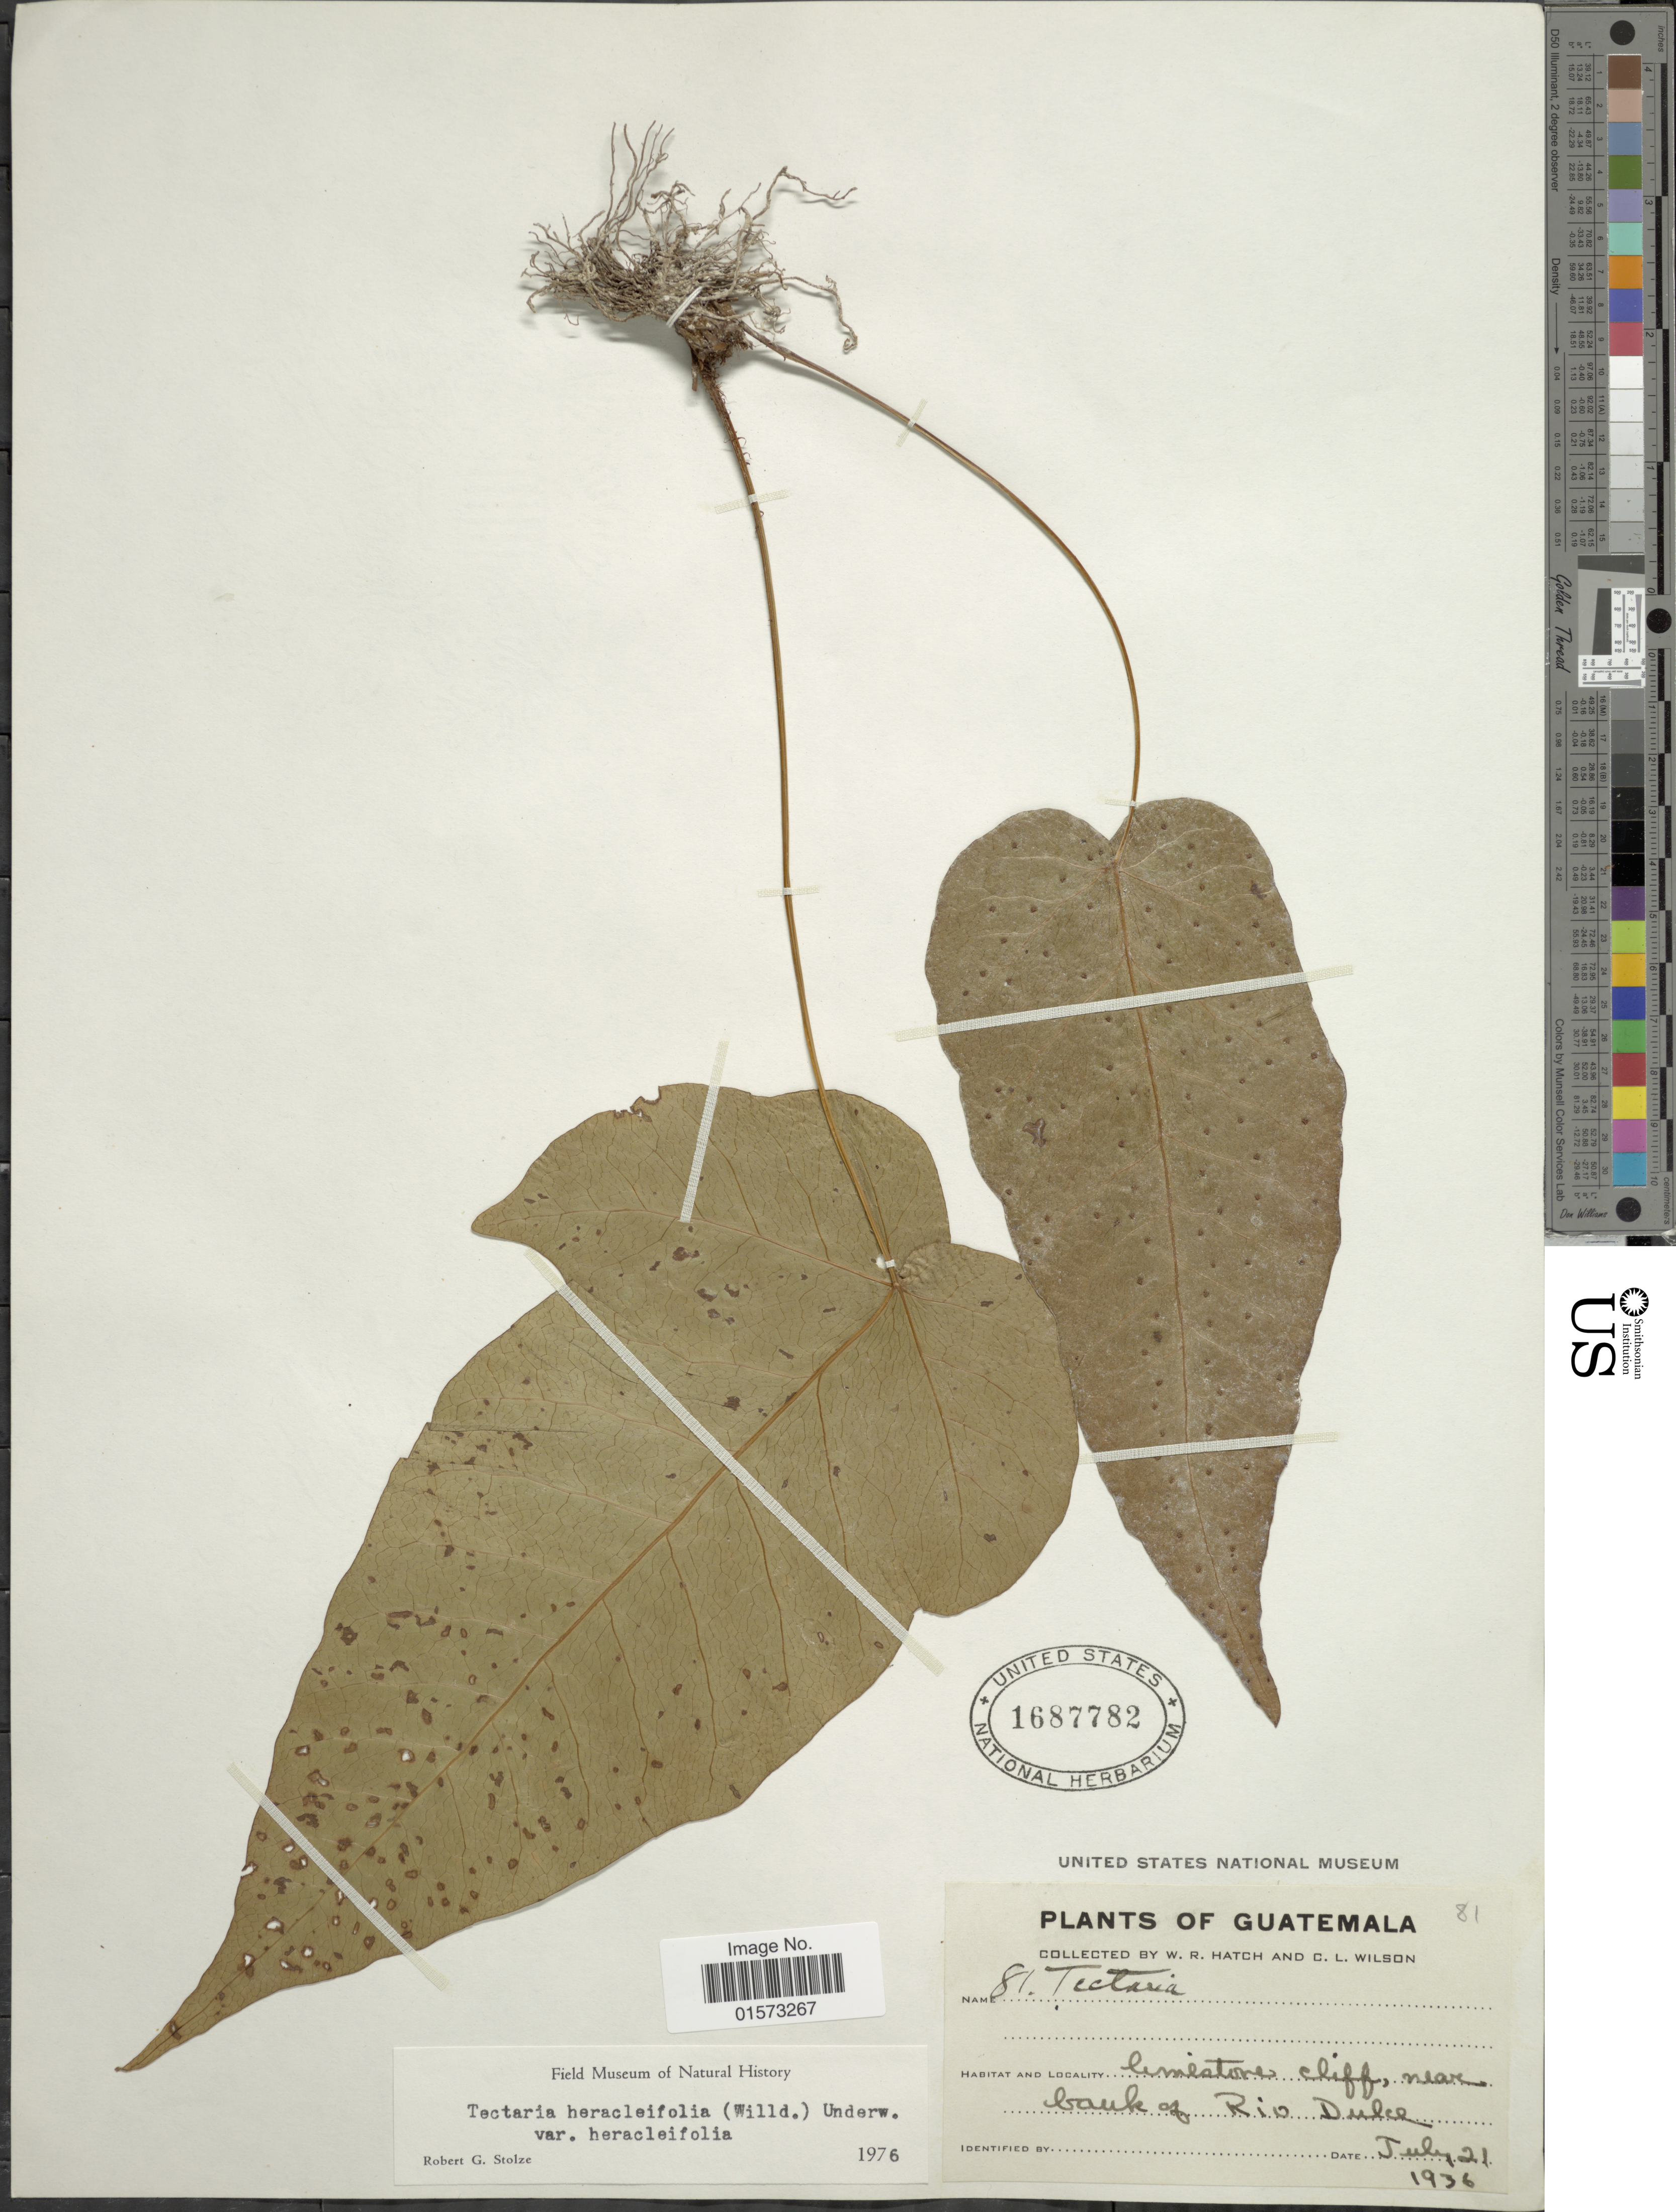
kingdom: Plantae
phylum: Tracheophyta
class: Polypodiopsida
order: Polypodiales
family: Tectariaceae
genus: Tectaria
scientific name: Tectaria heracleifolia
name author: (Willd.) Underw.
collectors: W. Hatch & C. L. Wilson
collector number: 81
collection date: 1936-07-21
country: Guatemala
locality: Limestone Cliff, near Bank of Rio Dulce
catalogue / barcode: US 1687782